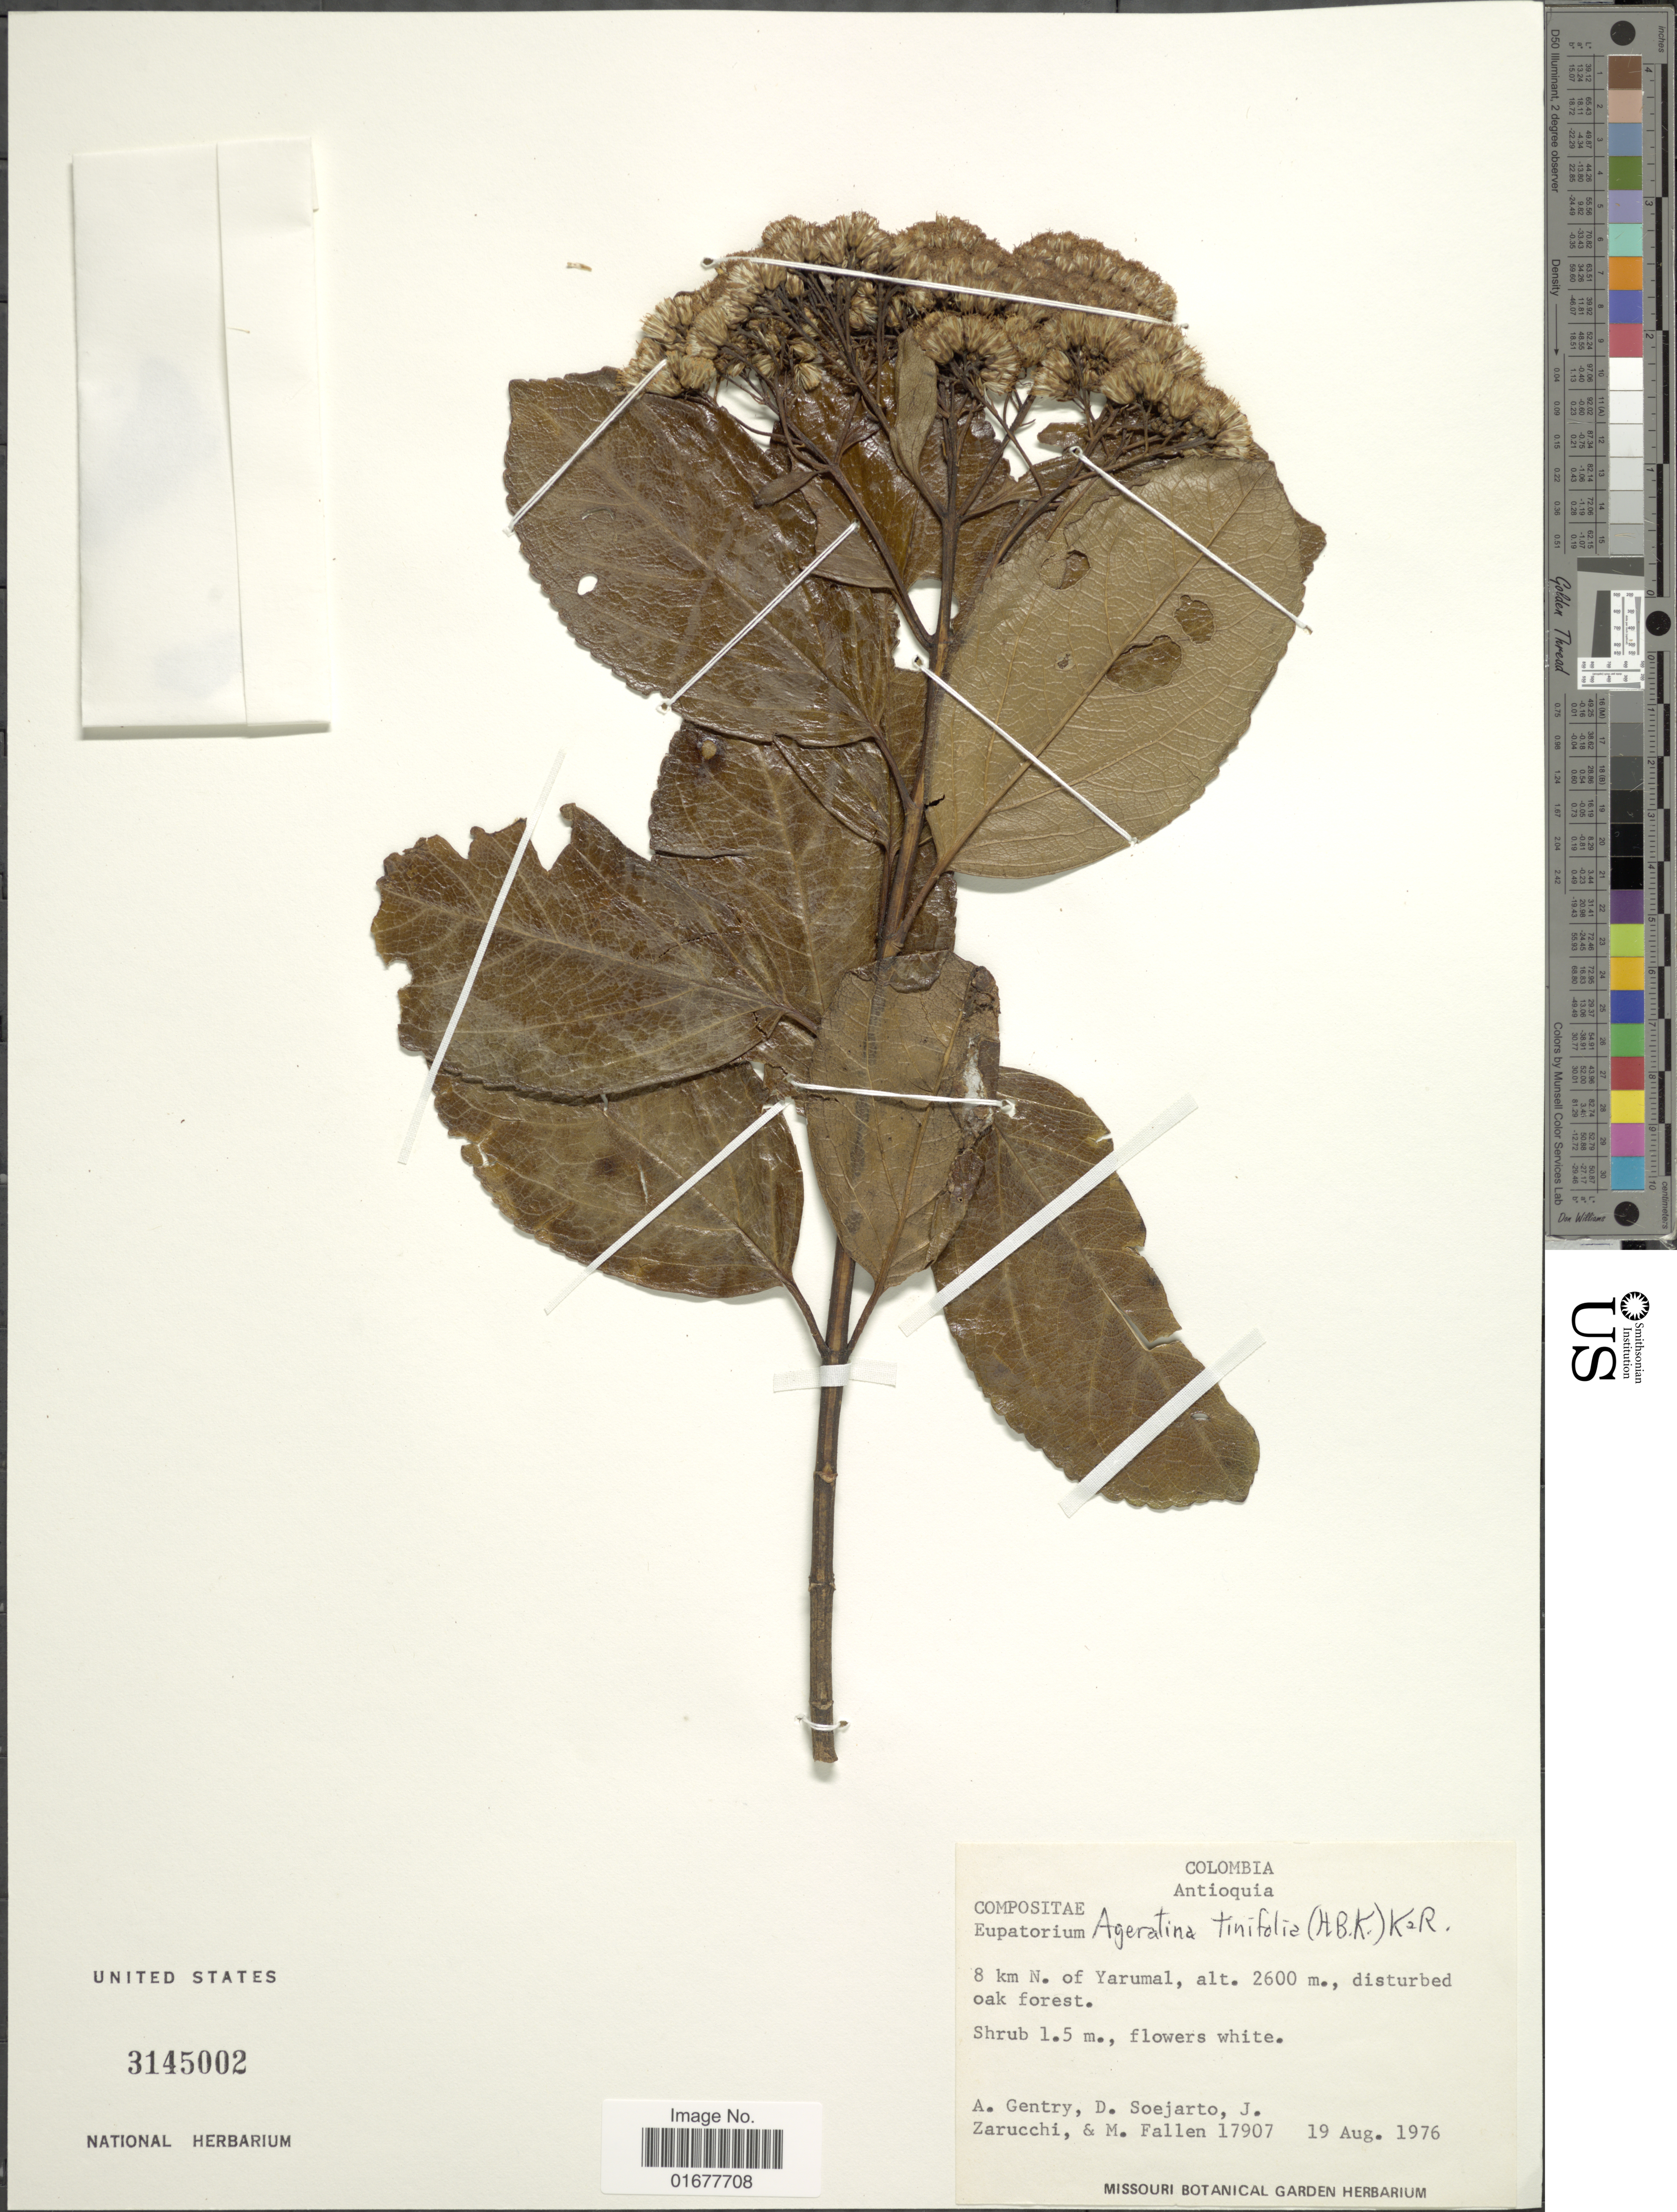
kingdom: Plantae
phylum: Tracheophyta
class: Magnoliopsida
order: Asterales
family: Asteraceae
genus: Ageratina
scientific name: Ageratina tinifolia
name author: (Kunth) R.M. King & H. Rob.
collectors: A. H. Gentry, D. Soejarto, J. L. Zarucchi & M. Fallen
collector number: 17907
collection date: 1976-08-19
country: Colombia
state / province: Antioquia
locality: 8 km N. of Yarumal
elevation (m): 2600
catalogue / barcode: US 3145002